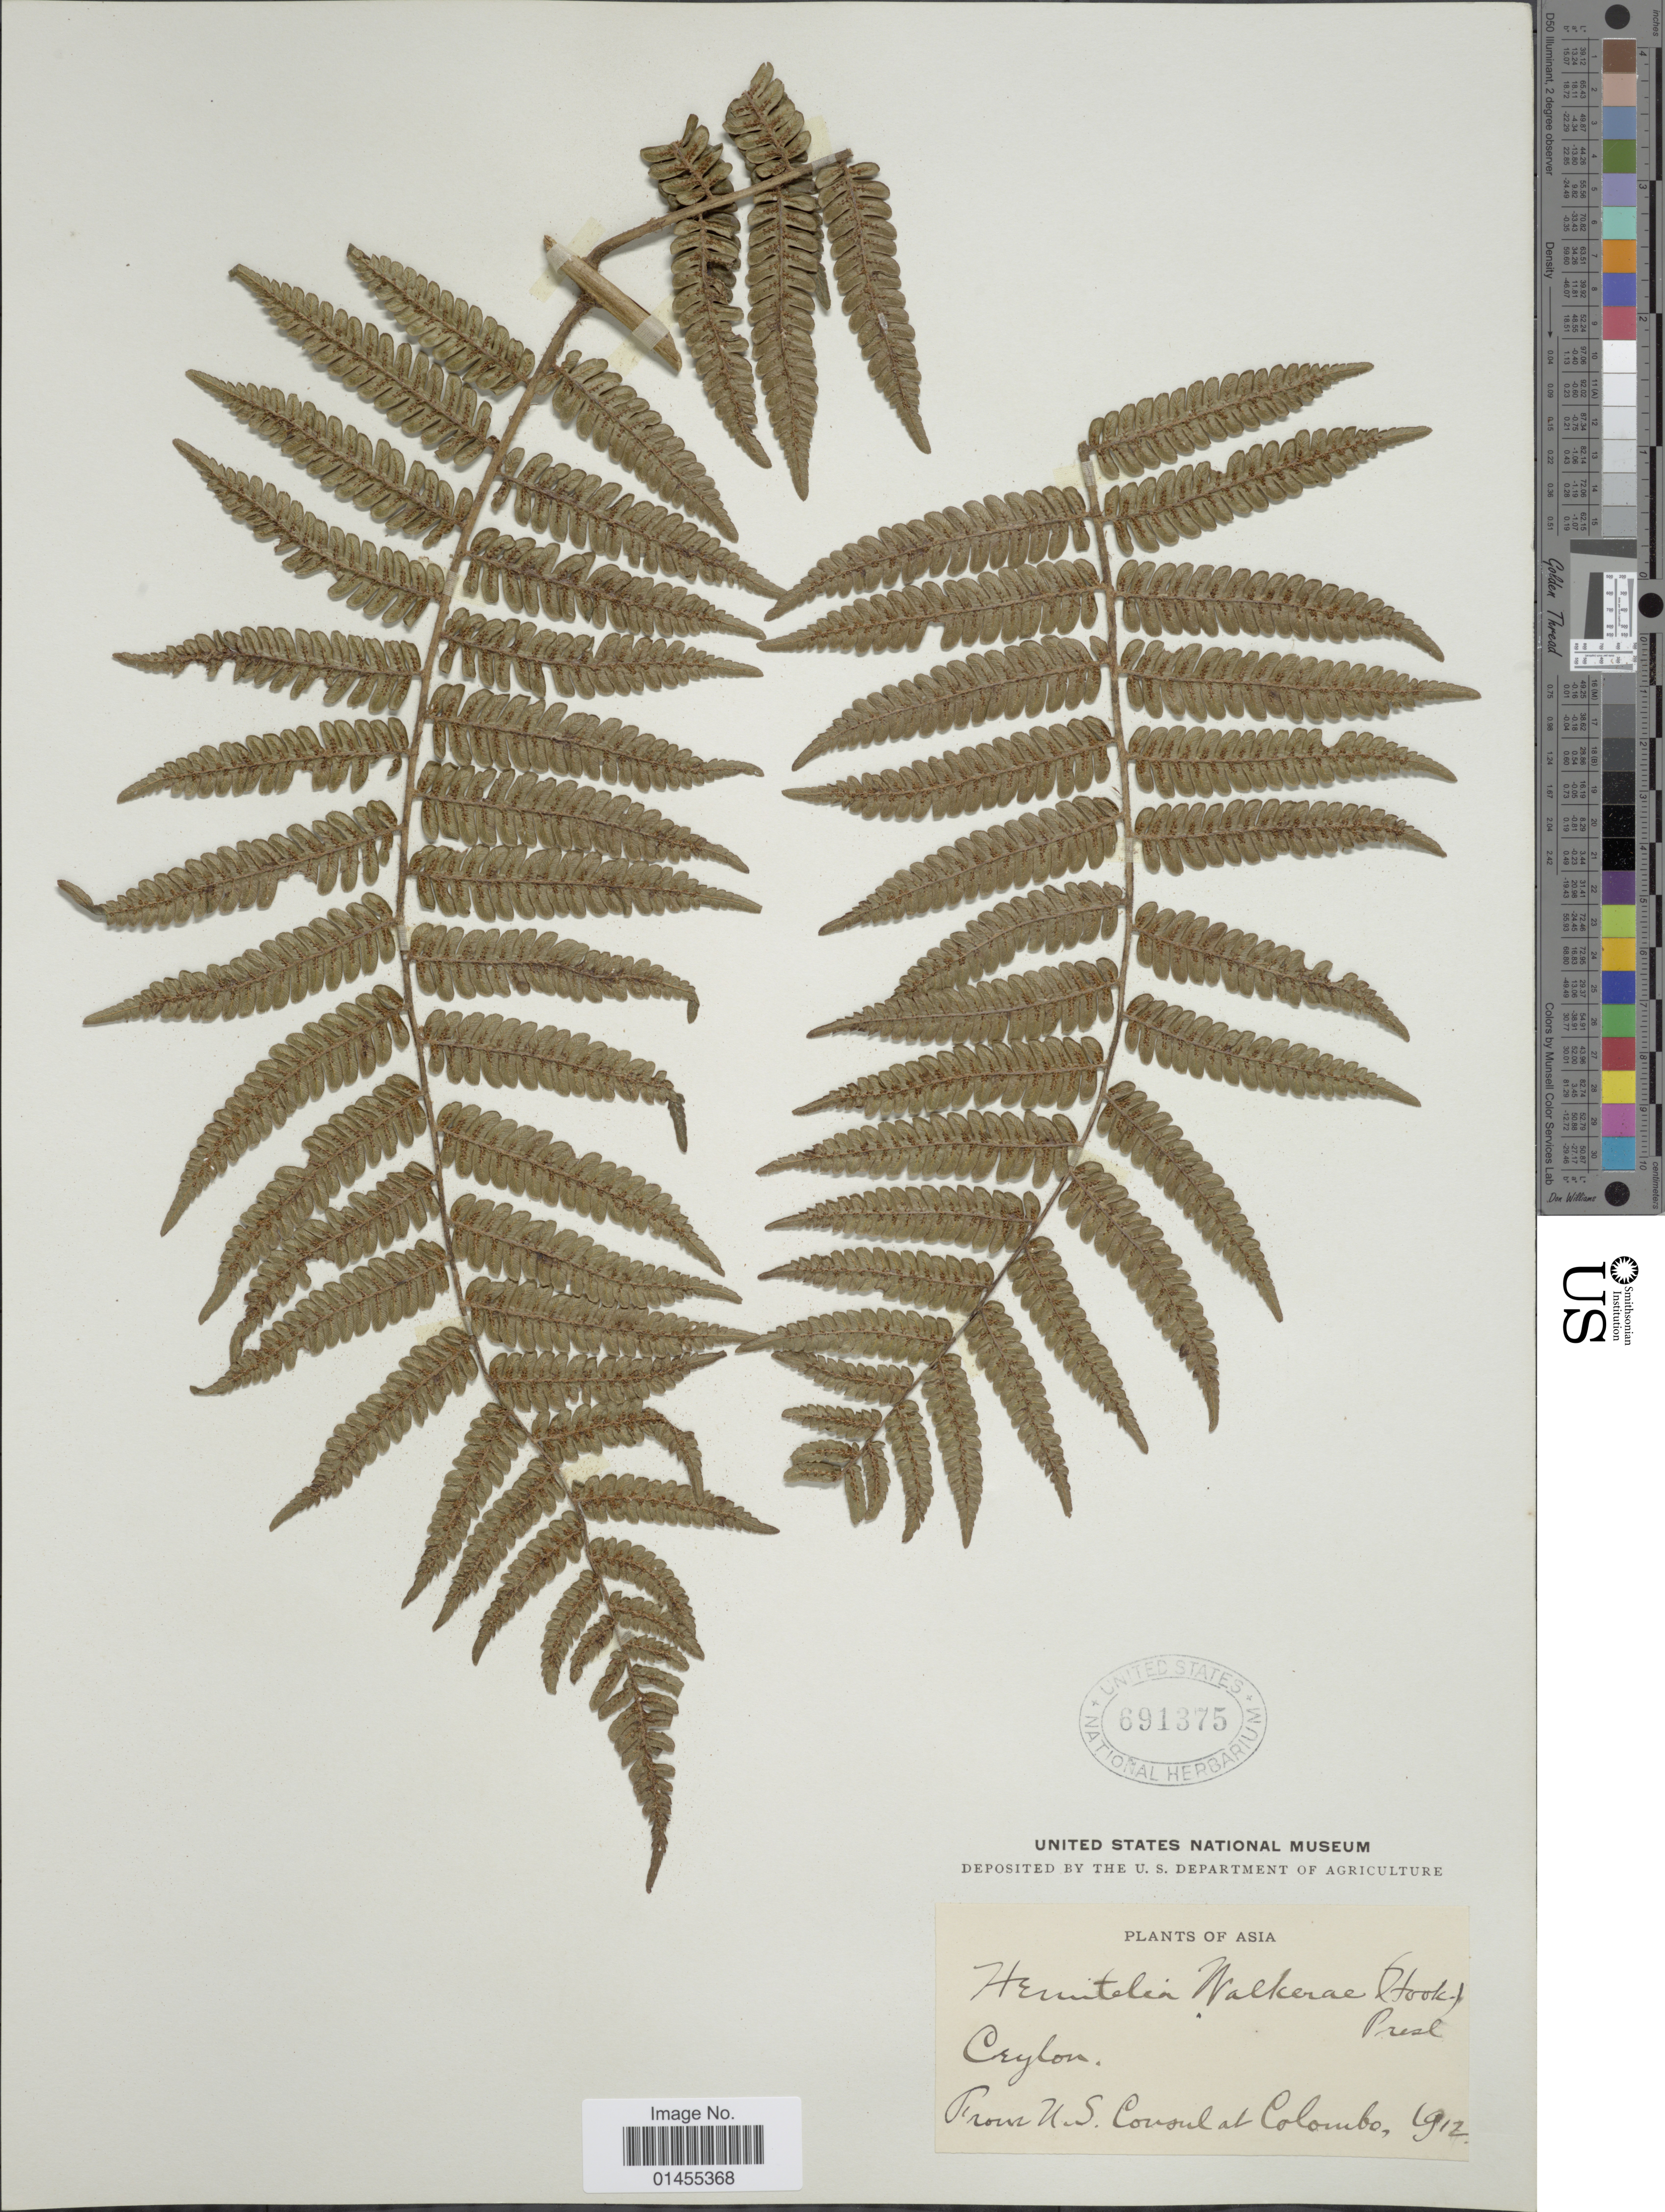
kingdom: Plantae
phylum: Tracheophyta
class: Polypodiopsida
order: Cyatheales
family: Cyatheaceae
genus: Alsophila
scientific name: Alsophila walkerae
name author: (Hook.) J. Sm.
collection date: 1912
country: Sri Lanka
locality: Ceylon, Asia.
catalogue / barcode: US 691375